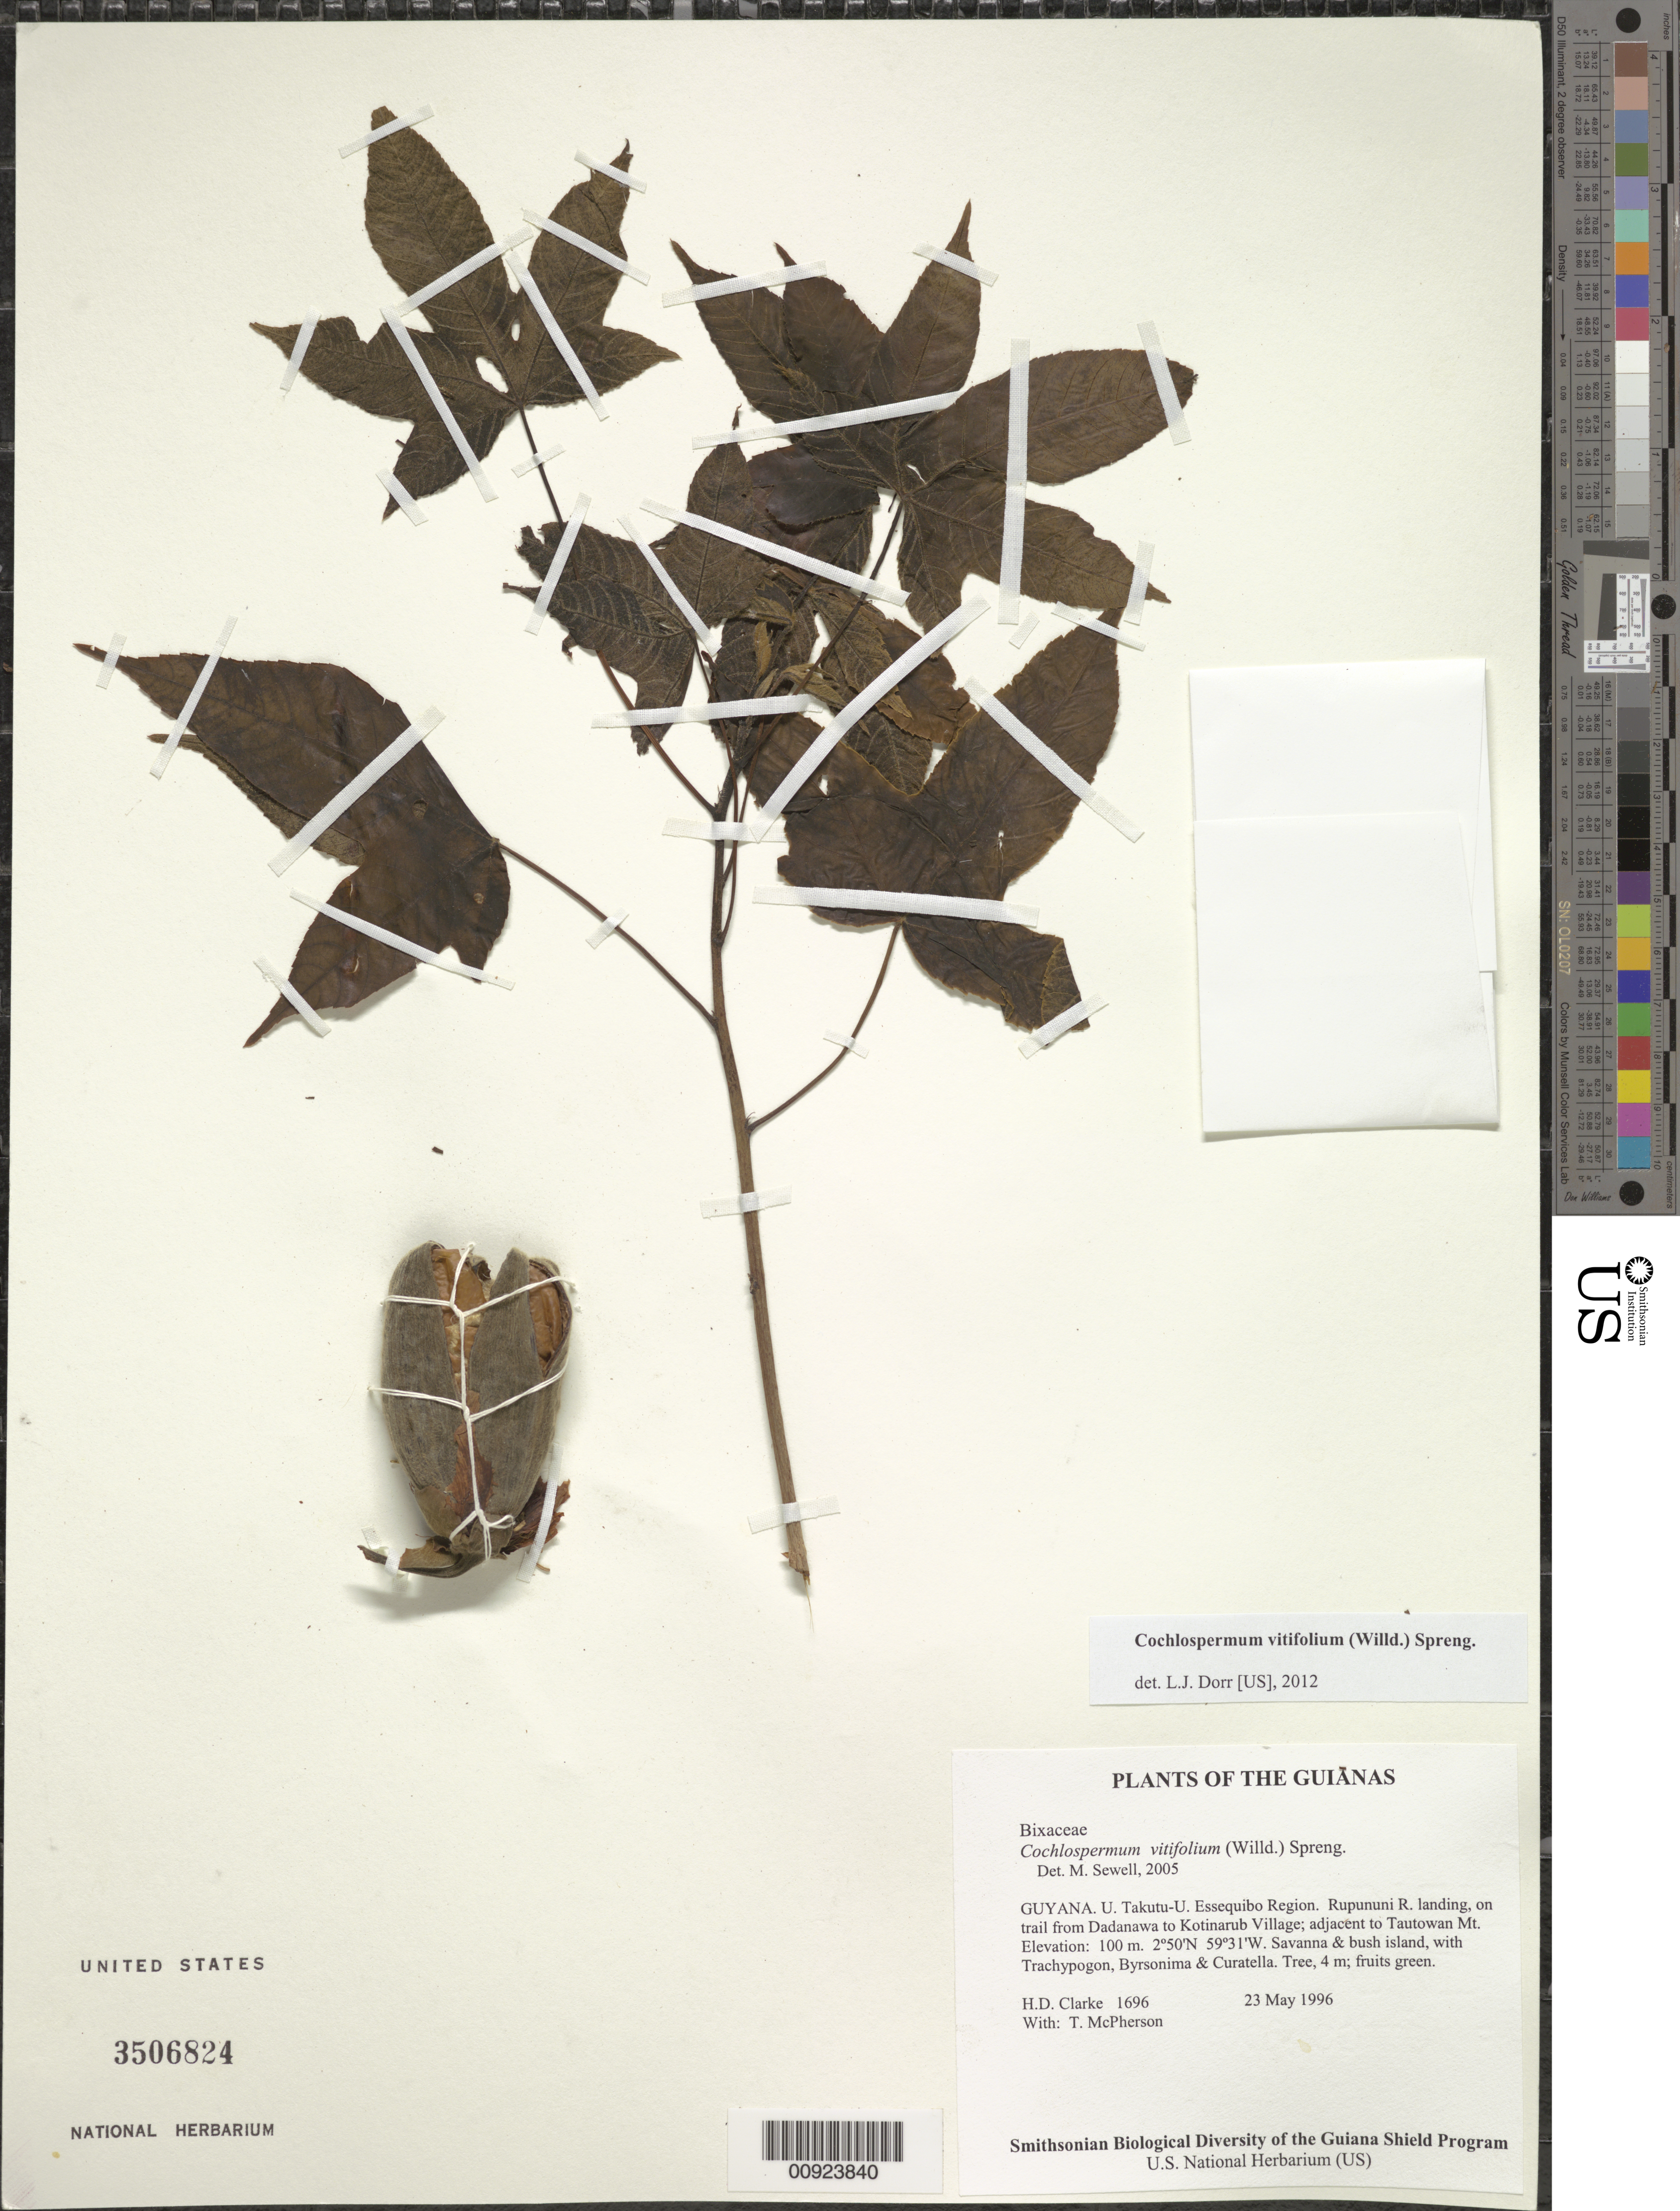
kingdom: Plantae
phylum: Tracheophyta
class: Magnoliopsida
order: Malvales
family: Cochlospermaceae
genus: Cochlospermum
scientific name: Cochlospermum vitifolium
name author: (Willd.) Spreng.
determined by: Sewell, M.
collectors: H. D. Clarke & T. McPherson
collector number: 1696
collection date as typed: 23 May 1996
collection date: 1996-05-23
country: Guyana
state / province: U. Takutu-U. Essequibo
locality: Rupununi R. landing, on trail from Dadanawa to Kotinarub Village; adjacent to Tautowan Mt.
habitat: Savanna & bush island, with Trachypogon, Byrsonima & Curatella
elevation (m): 100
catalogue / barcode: US 3506824